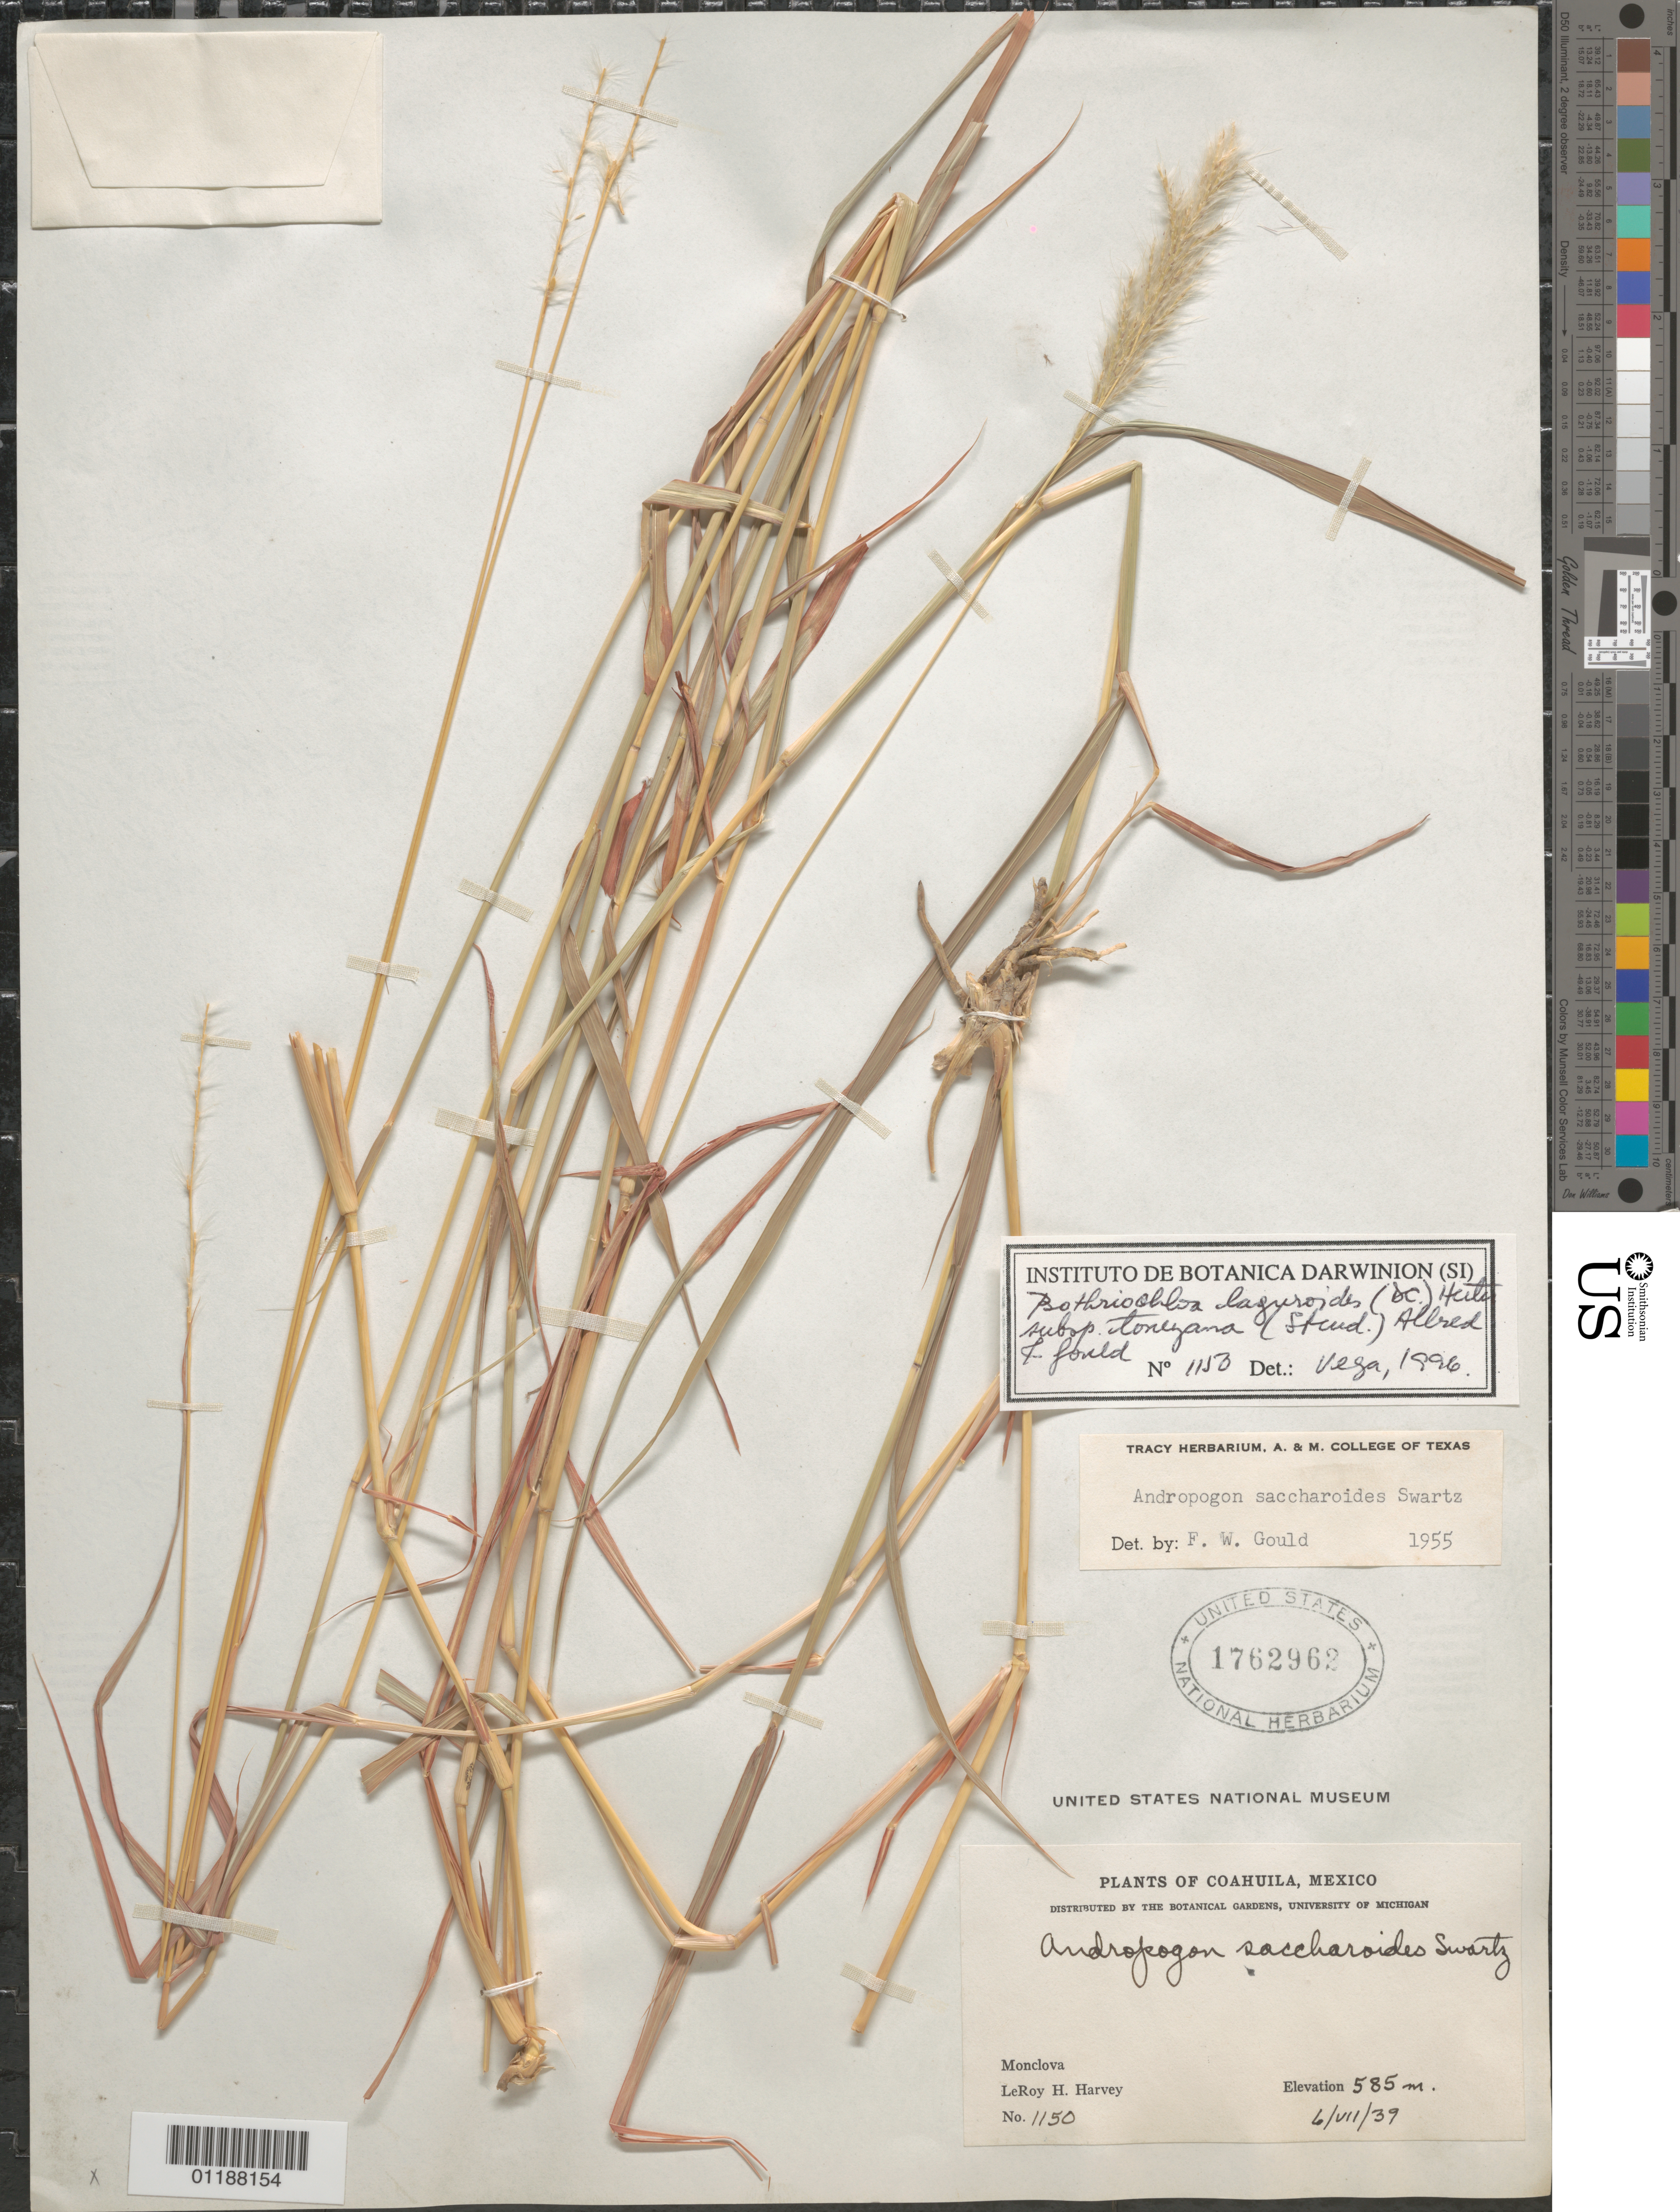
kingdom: Plantae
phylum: Tracheophyta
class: Liliopsida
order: Poales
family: Poaceae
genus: Bothriochloa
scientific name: Bothriochloa laguroides subsp. torreyana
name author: (Steud.) Allred & Gould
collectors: L. H. Harvey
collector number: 1150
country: Mexico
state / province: Coahuila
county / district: Monclova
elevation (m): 585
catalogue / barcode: US 1762962